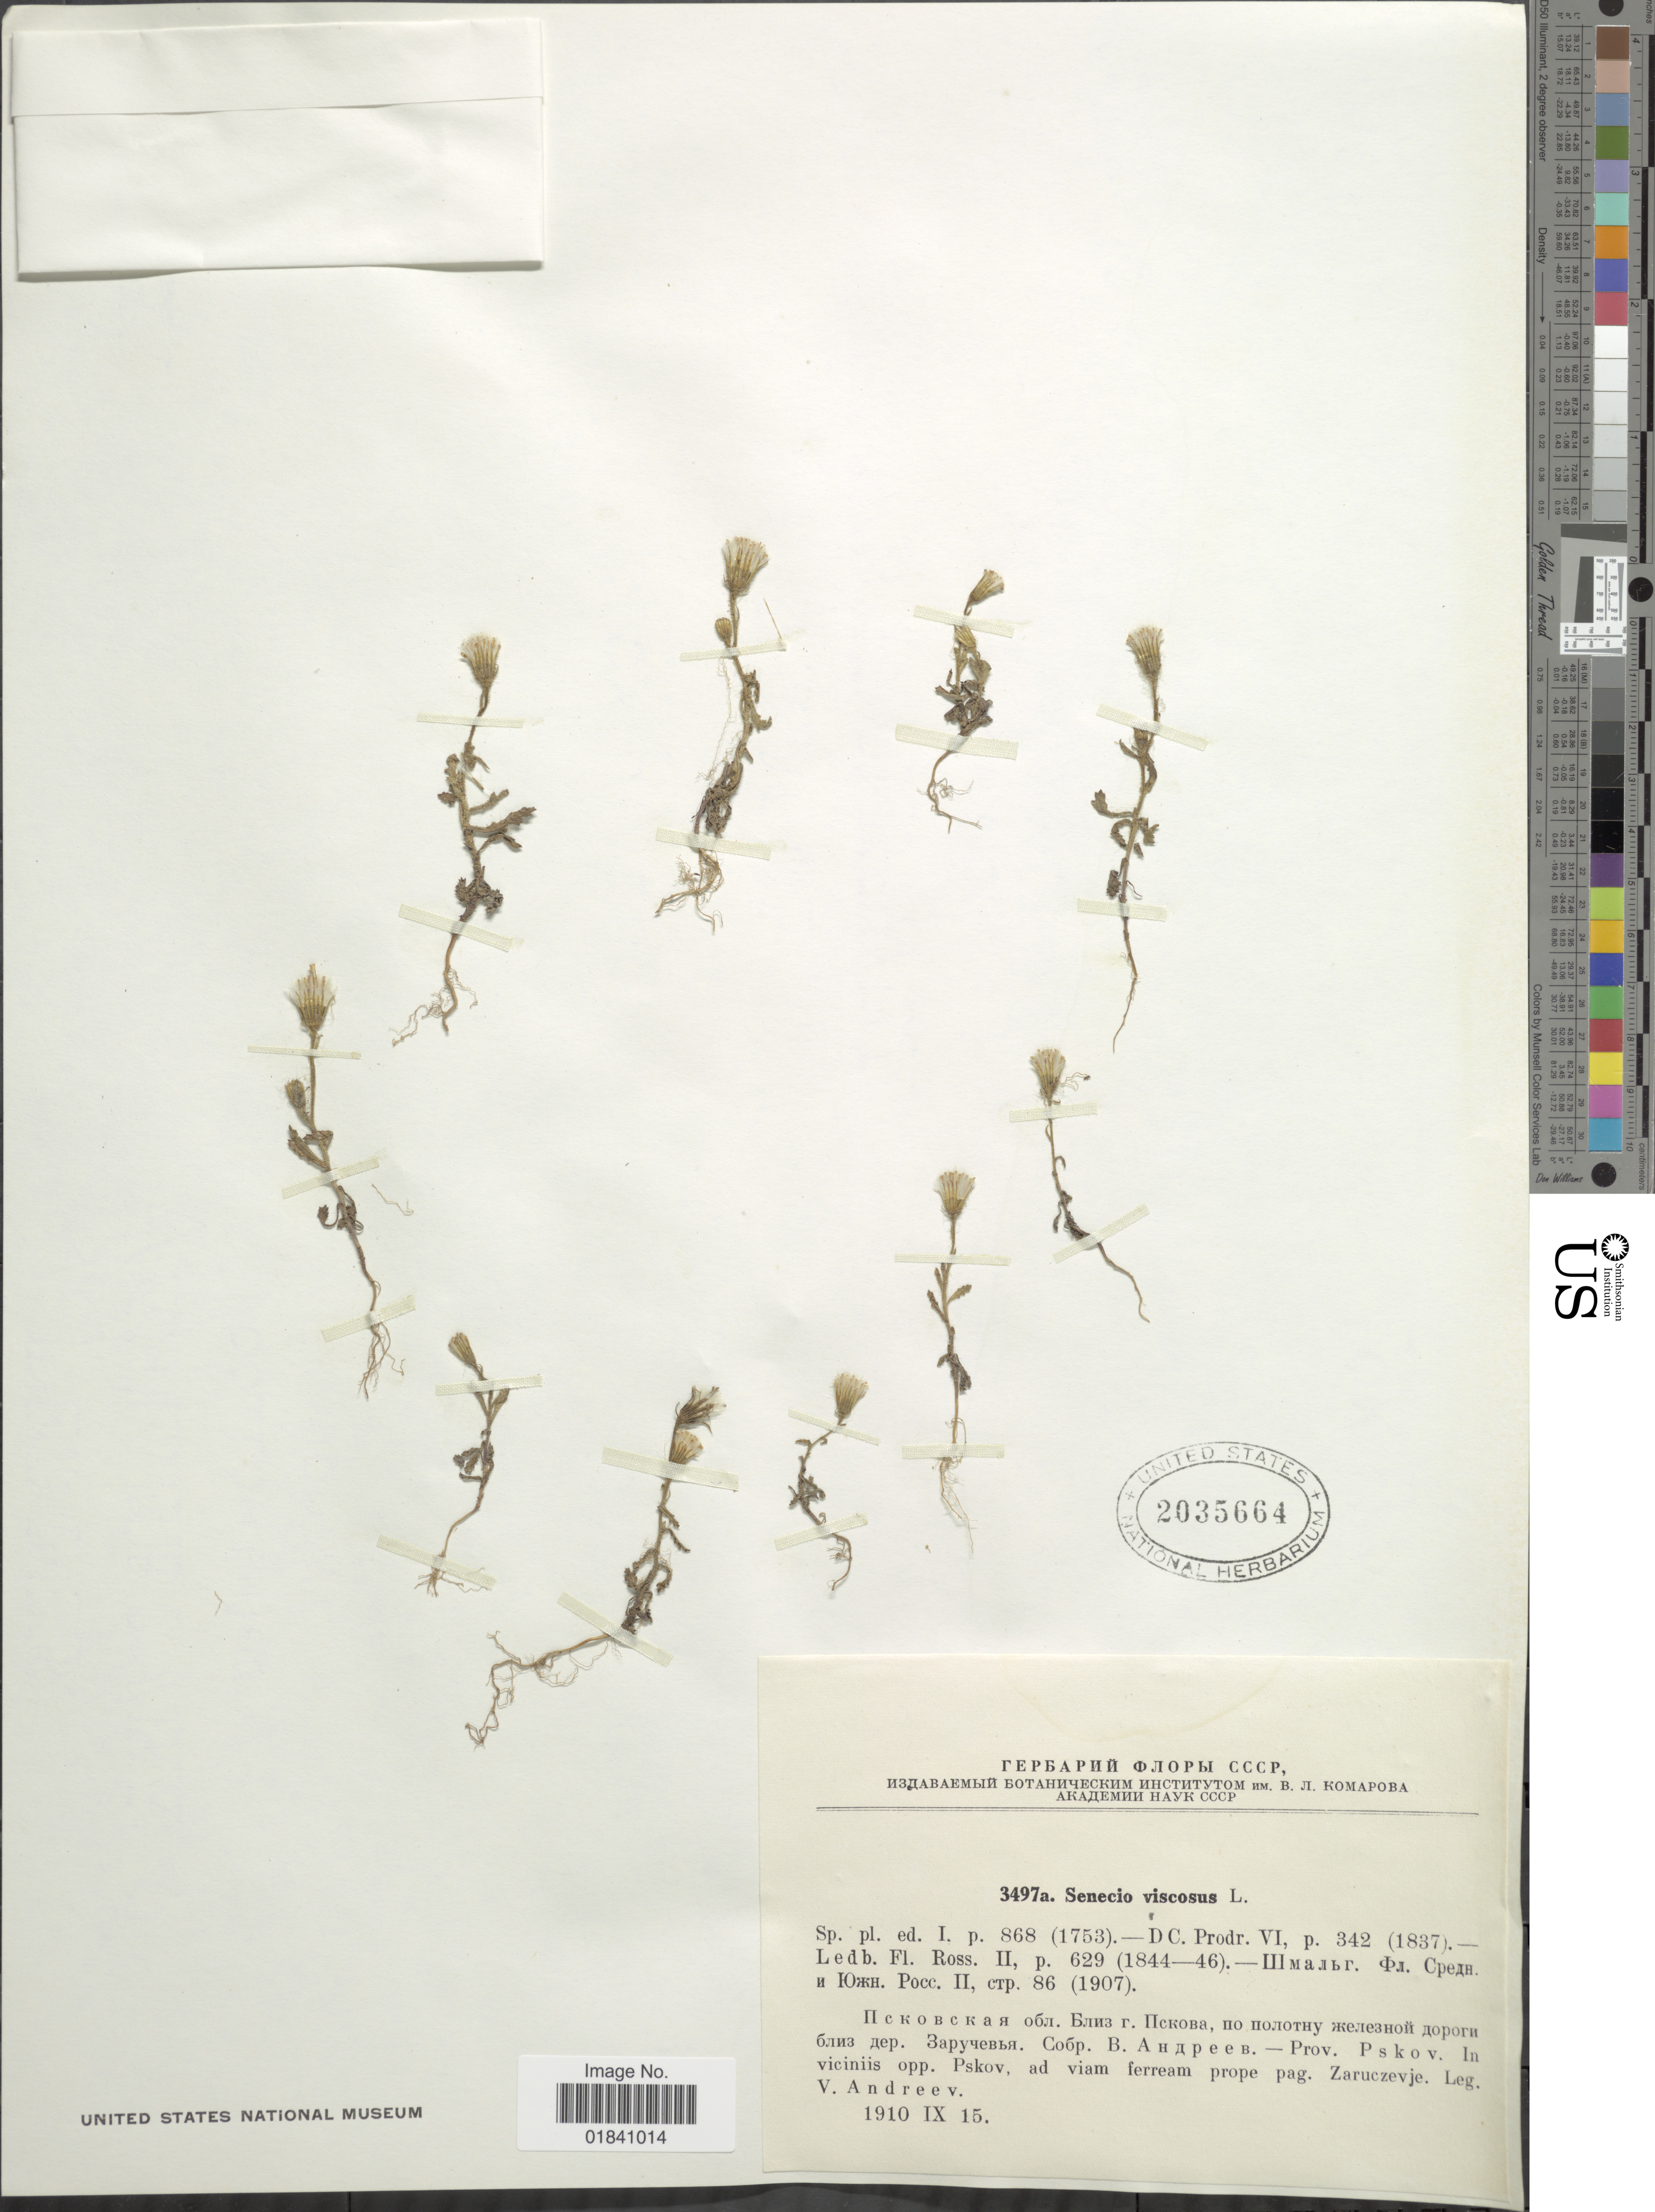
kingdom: Plantae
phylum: Tracheophyta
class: Magnoliopsida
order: Asterales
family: Asteraceae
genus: Senecio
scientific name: Senecio viscosus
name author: L.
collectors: V. Andreev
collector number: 3497a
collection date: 1910-09-15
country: Russian Federation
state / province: Pskov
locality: La viciniis opp. Pskov, ad viam ferream prope pag. Zaruczevje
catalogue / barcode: US 2035664